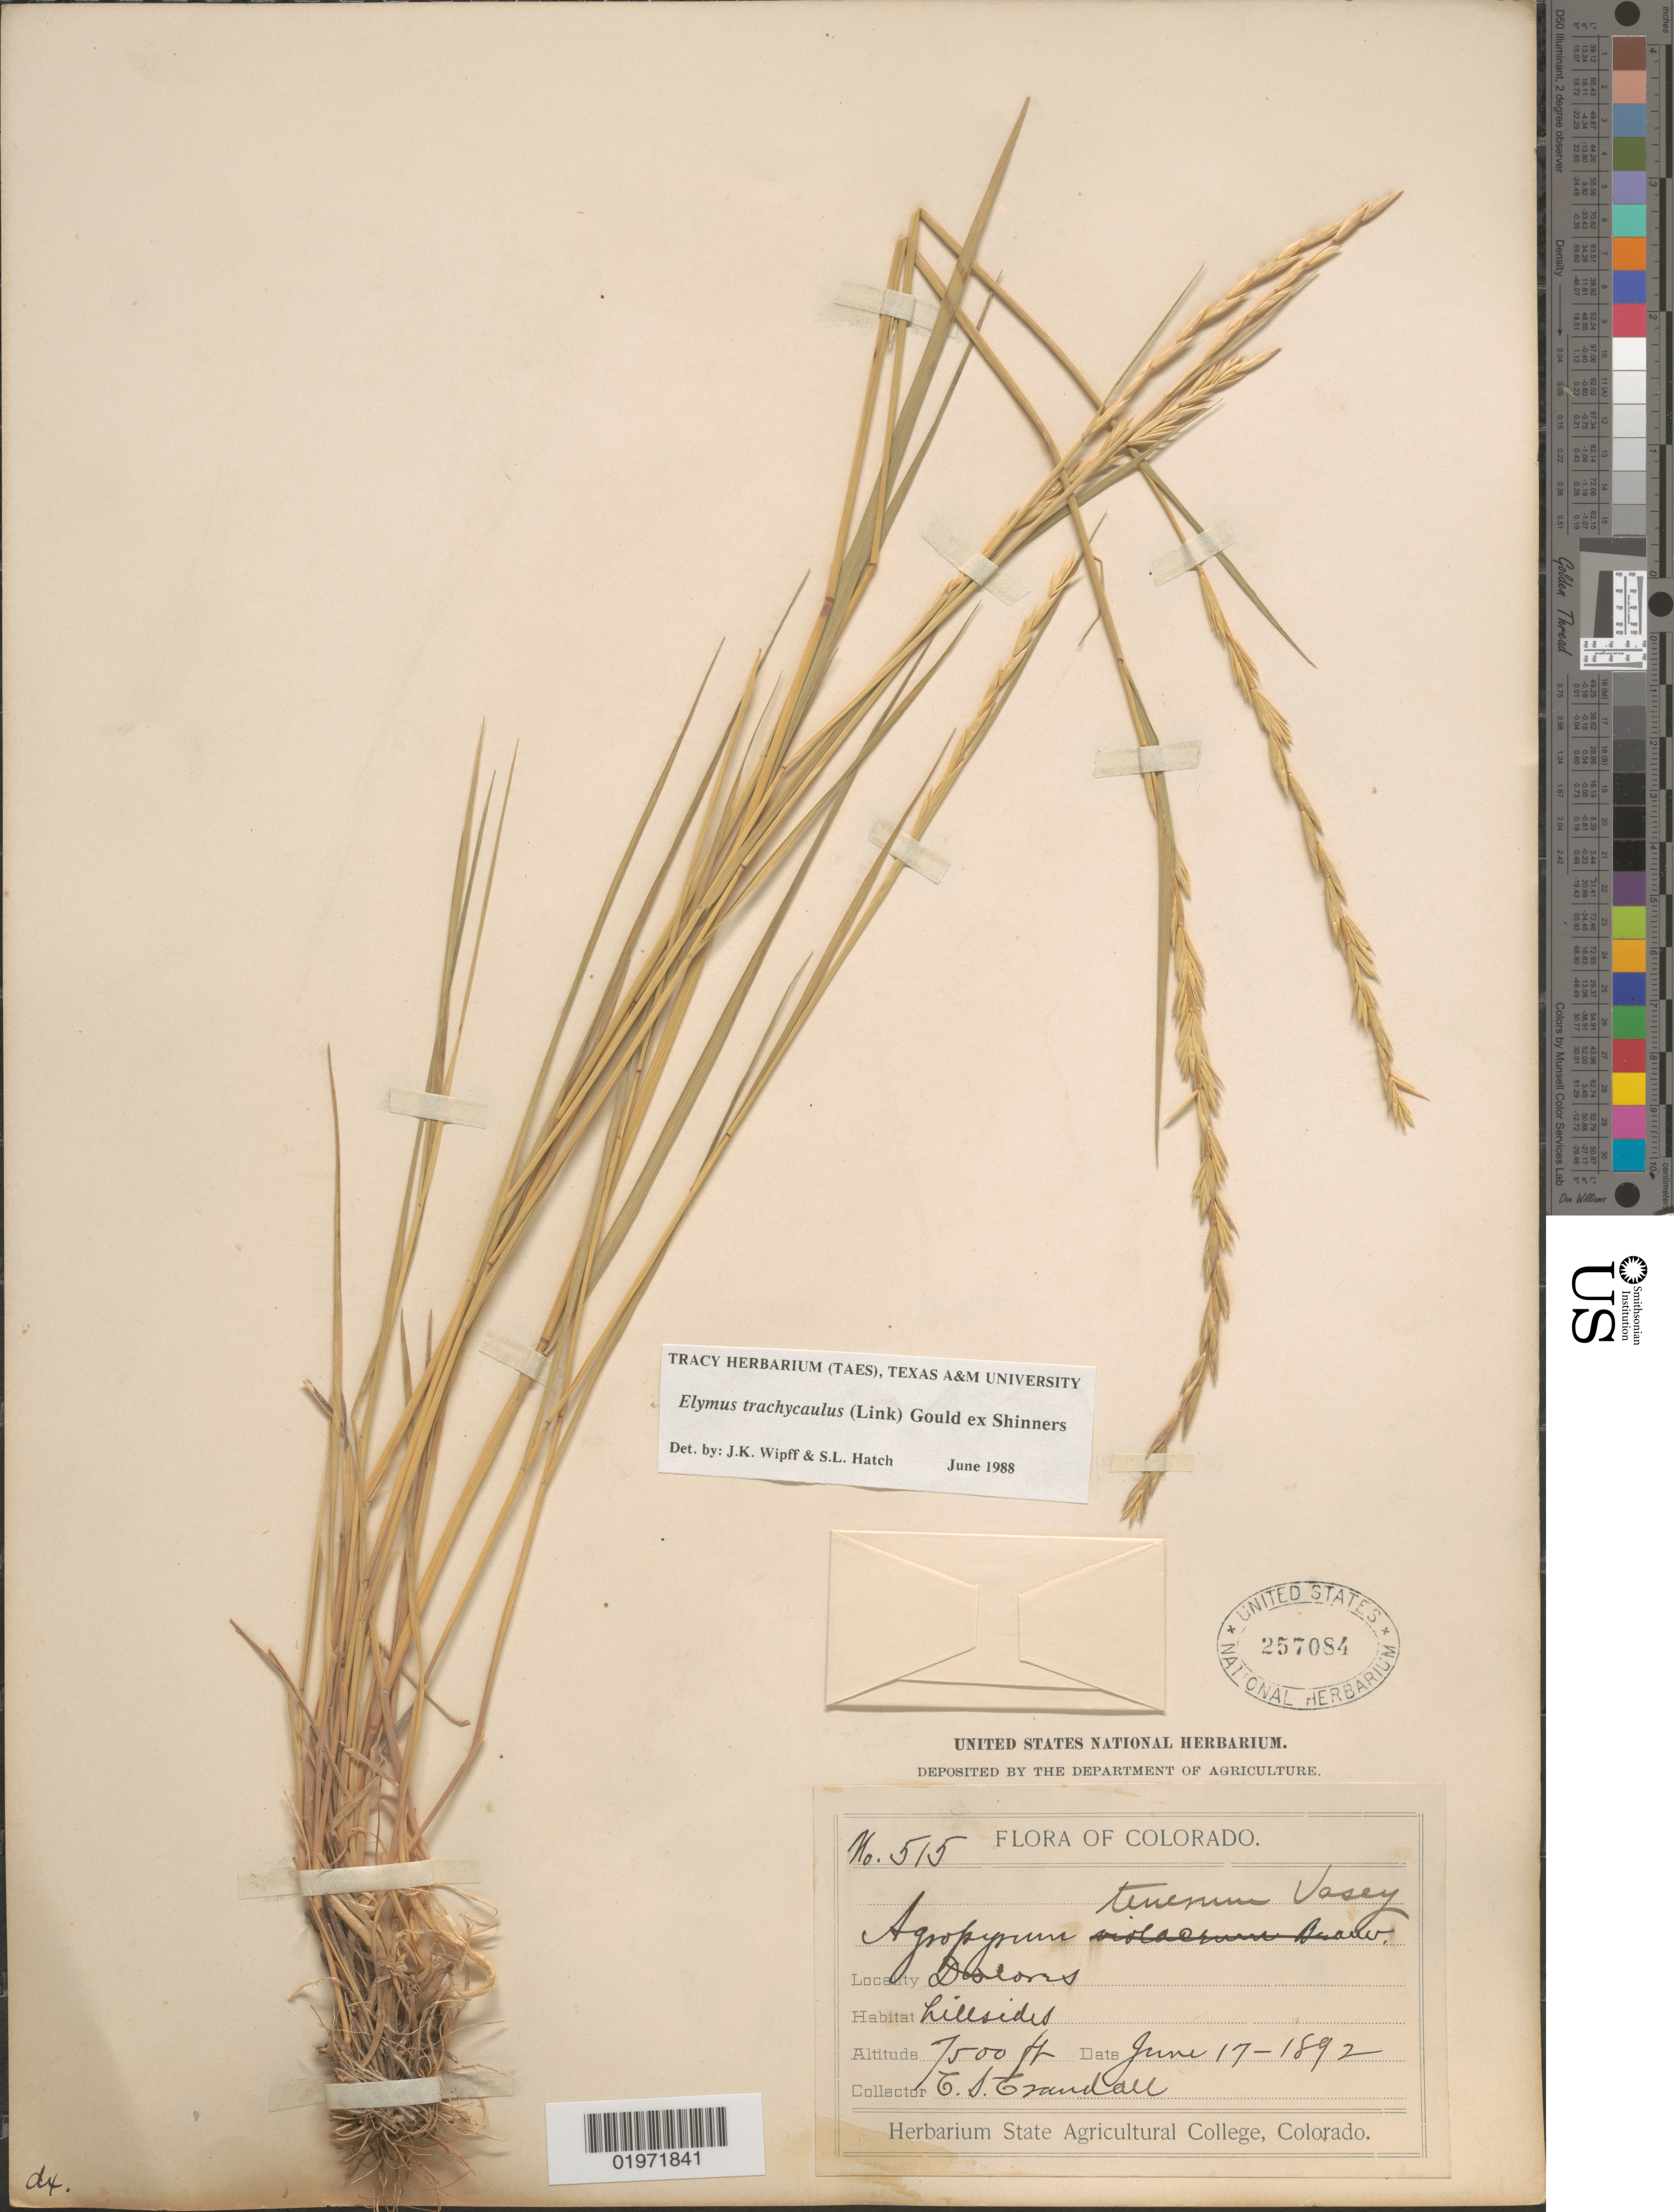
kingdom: Plantae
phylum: Tracheophyta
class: Liliopsida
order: Poales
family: Poaceae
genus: Elymus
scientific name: Elymus trachycaulus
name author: (Link) Gould ex Shinners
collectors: C. Crandall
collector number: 515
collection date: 1892-06-17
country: United States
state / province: Colorado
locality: Dolores. Hillsides.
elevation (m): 2286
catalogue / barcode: US 257084